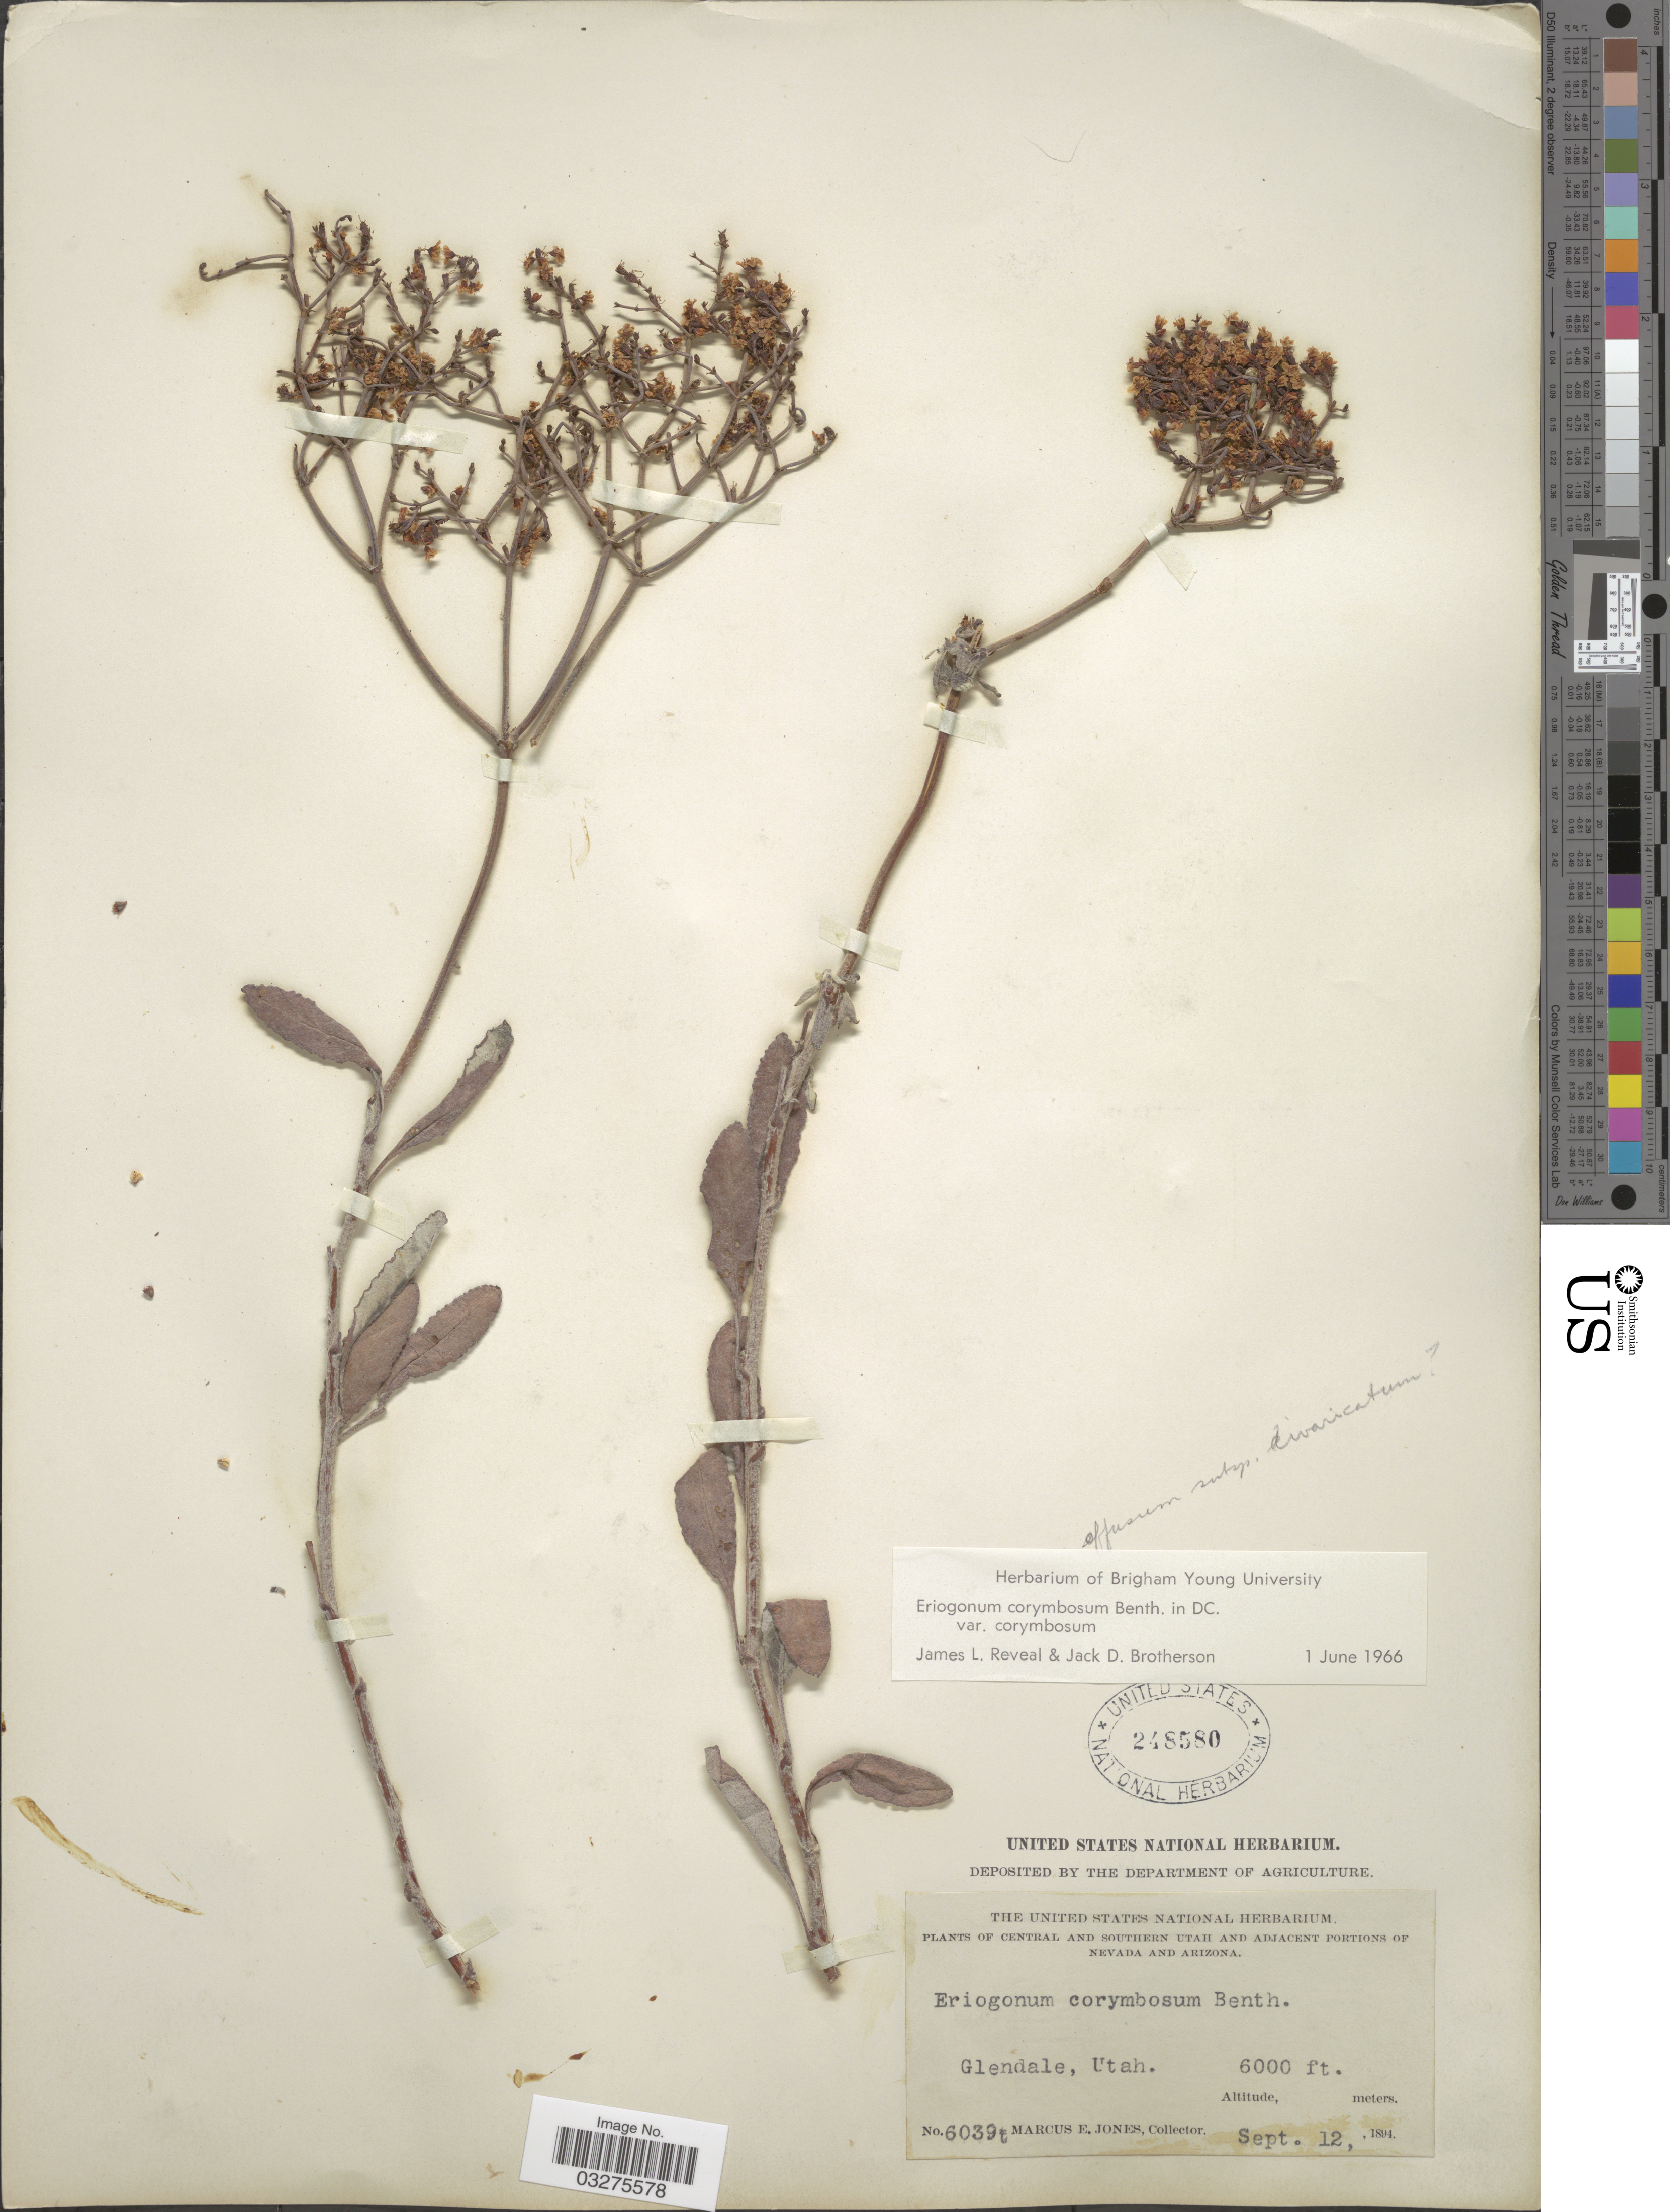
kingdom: Plantae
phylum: Tracheophyta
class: Magnoliopsida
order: Caryophyllales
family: Polygonaceae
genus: Eriogonum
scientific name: Eriogonum corymbosum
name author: Benth.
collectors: M. E. Jones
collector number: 6039t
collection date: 1894-09-12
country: United States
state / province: Utah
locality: Central and southern Utah. Glendale.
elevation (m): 1829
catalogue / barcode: US 248580